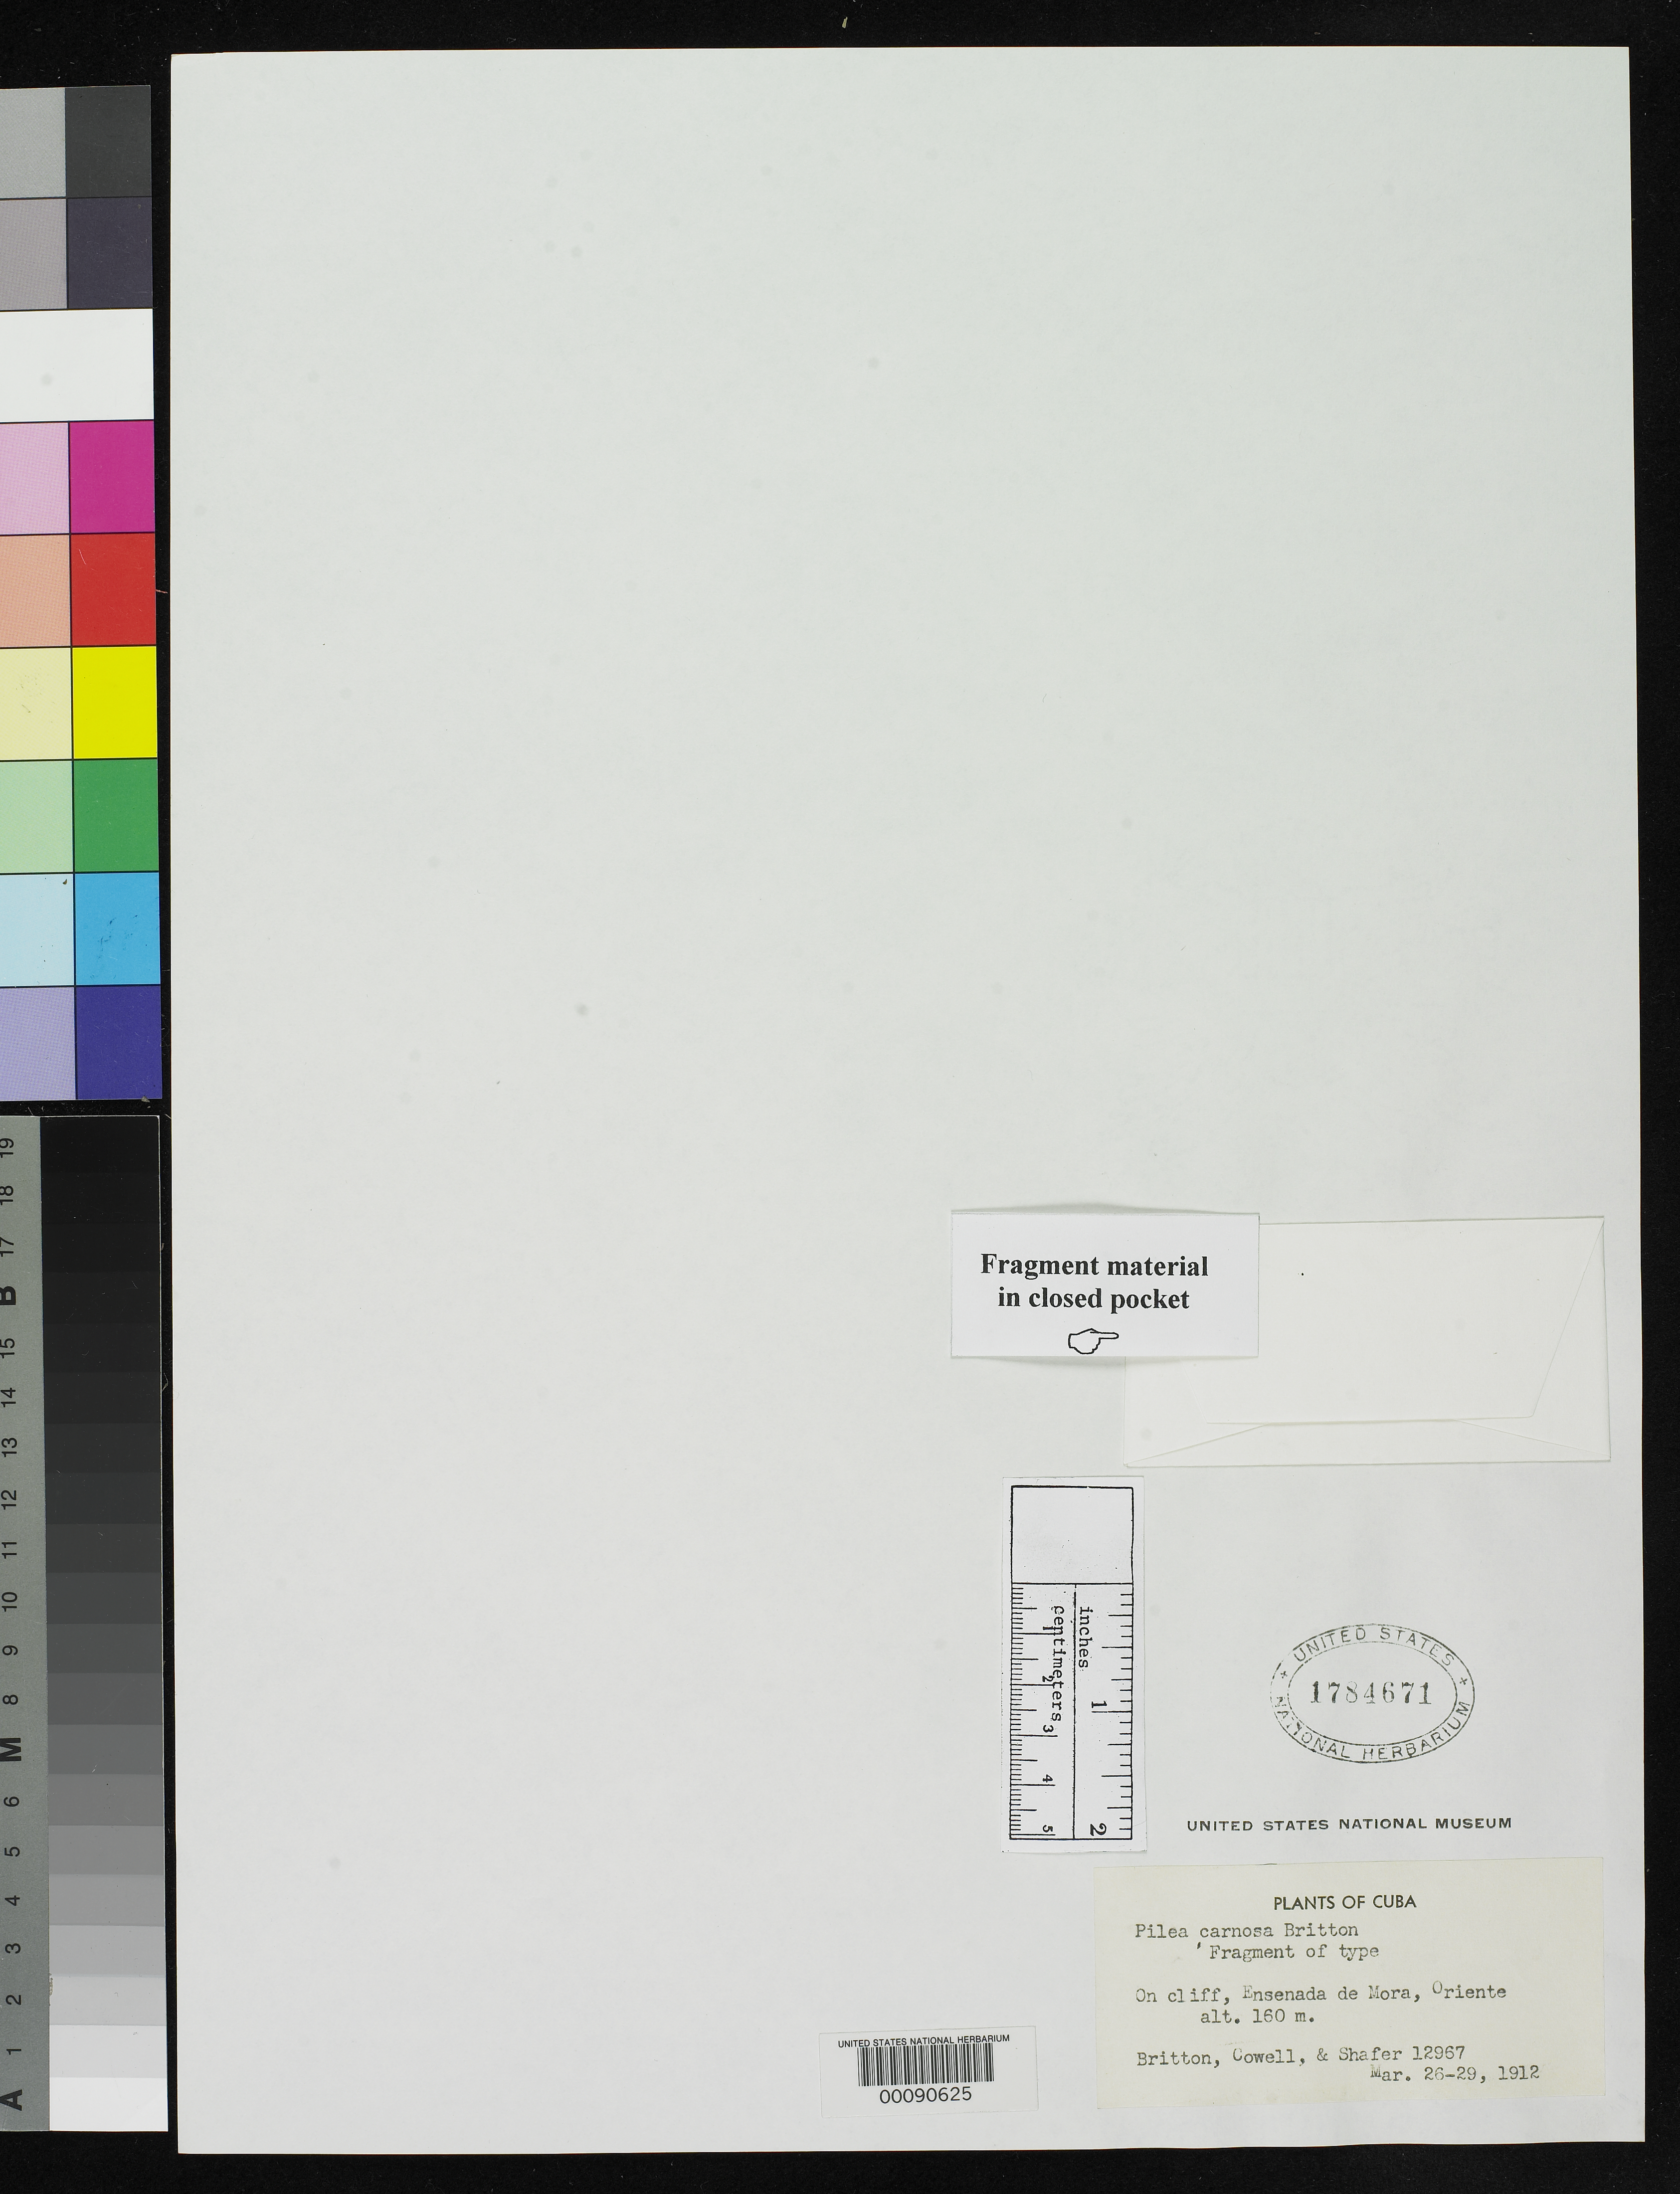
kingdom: Plantae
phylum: Tracheophyta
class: Magnoliopsida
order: Rosales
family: Urticaceae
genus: Pilea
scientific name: Pilea carnosa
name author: Britton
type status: Type Fragment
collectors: N. Britton, J. F. Cowell & J. A. Shafer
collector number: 12967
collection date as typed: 26 Mar 1912 to 29 Mar 1912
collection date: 1912-03-26/1912-03-29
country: Cuba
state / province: Oriente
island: Greater Antilles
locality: Ensenada Demora.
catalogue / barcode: US 1784671